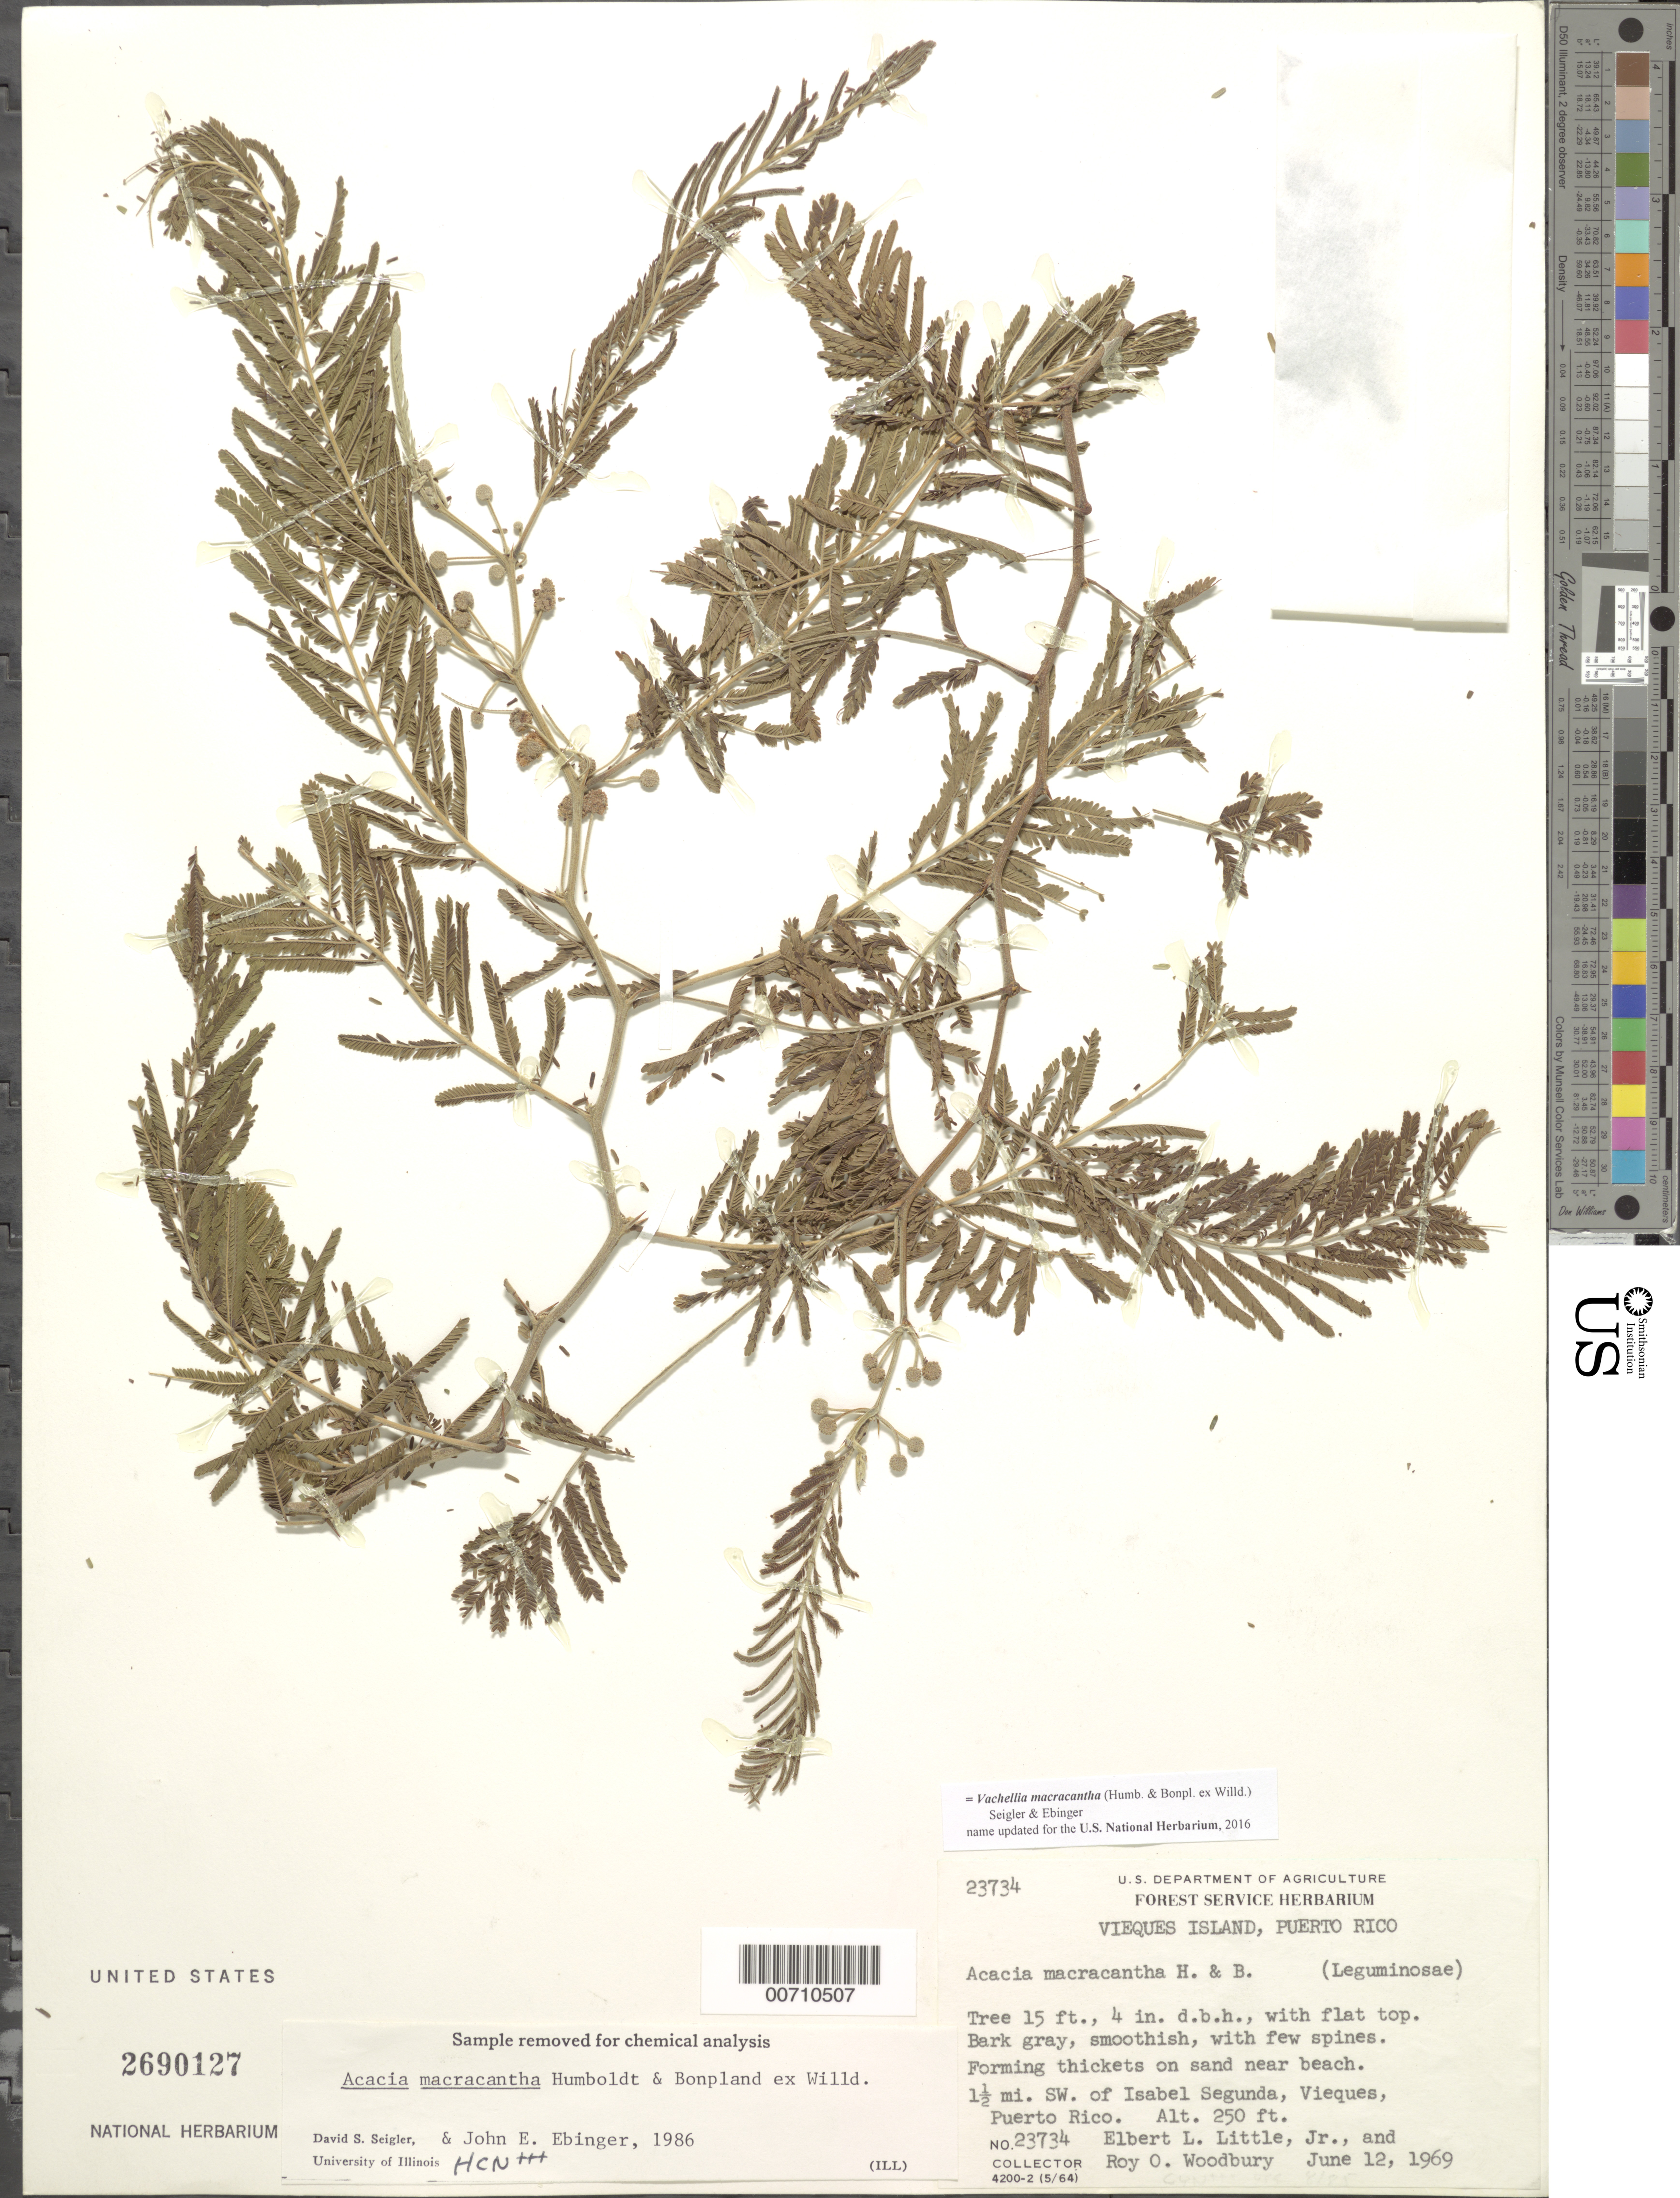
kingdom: Plantae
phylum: Tracheophyta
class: Magnoliopsida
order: Fabales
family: Fabaceae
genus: Vachellia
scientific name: Vachellia macracantha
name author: (Humb. & Bonpl. ex Willd.) Seigler & Ebinger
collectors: E. L. Little & R. O. Woodbury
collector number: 23734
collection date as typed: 12 Jun 1969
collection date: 1969-06-12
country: Puerto Rico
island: Vieques Island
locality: Isabel Segunda, 1 1/2 mi SW of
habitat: Forming thickets on sand near beach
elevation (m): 76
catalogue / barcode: US 2690127